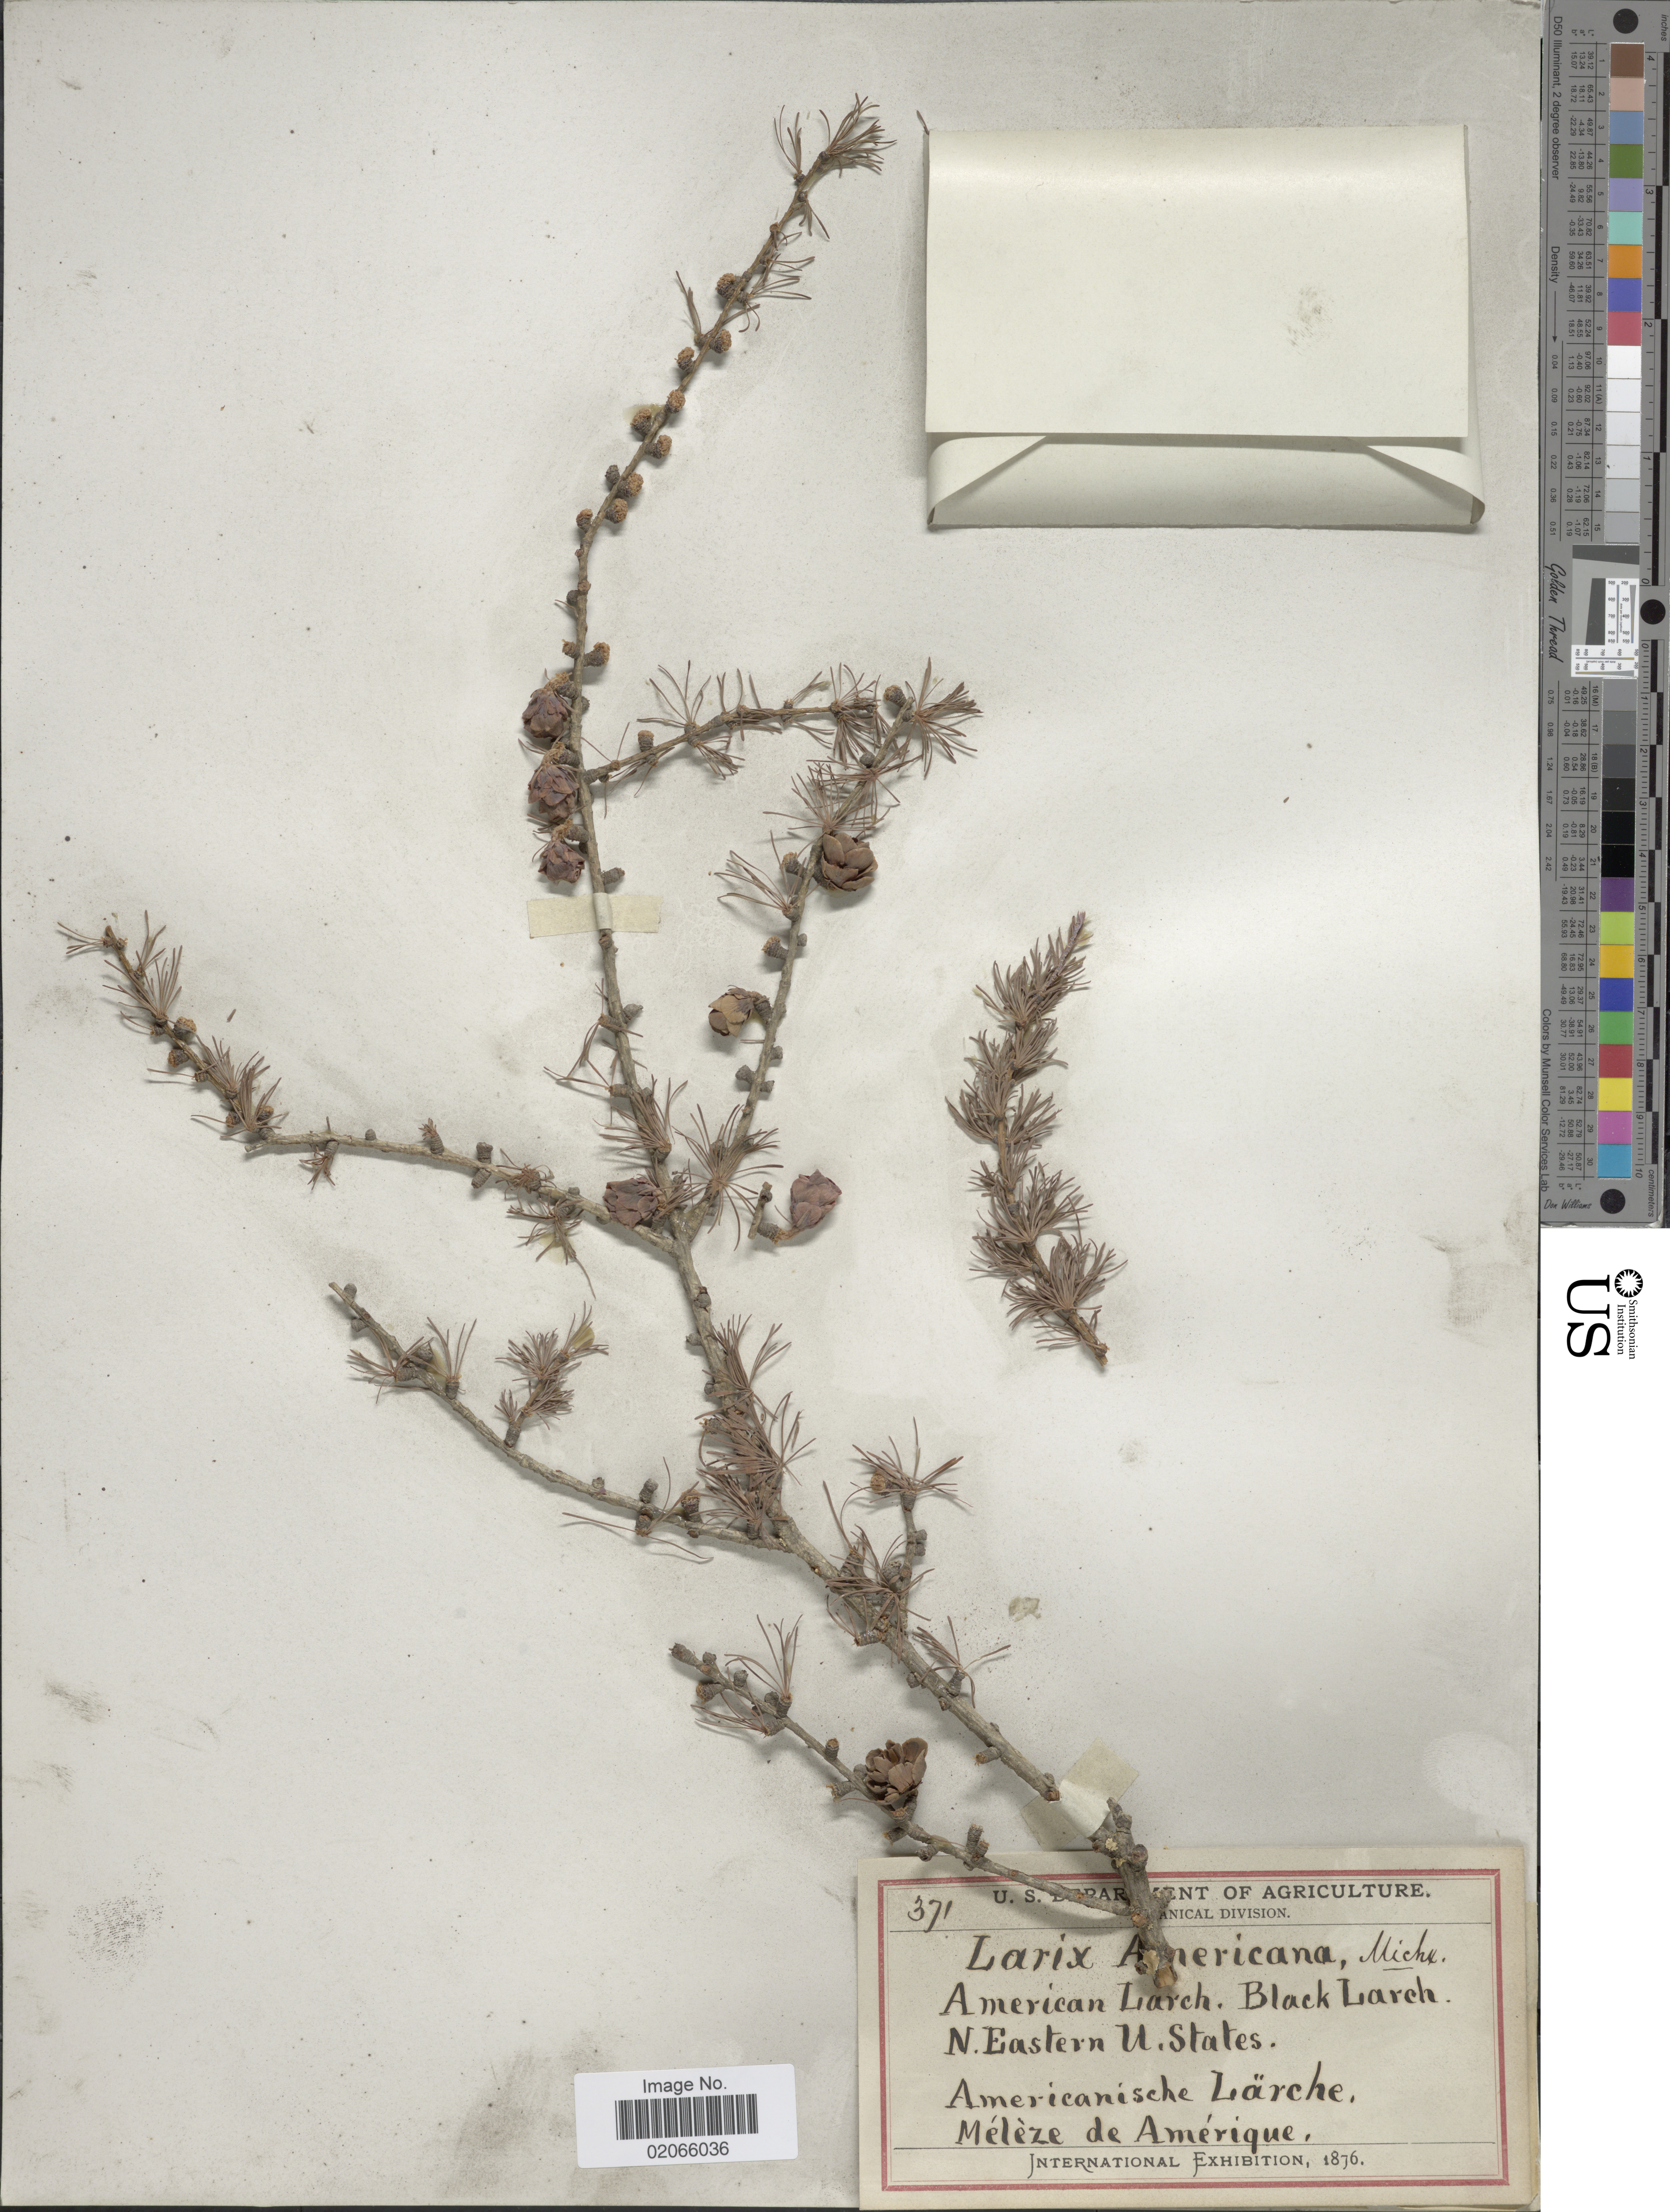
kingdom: Plantae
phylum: Tracheophyta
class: Pinopsida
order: Pinales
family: Pinaceae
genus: Larix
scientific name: Larix laricina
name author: (Du Roi) K. Koch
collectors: U.S. Department of Agriculture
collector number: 371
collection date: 1876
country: United States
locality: N. Eastern U. States.